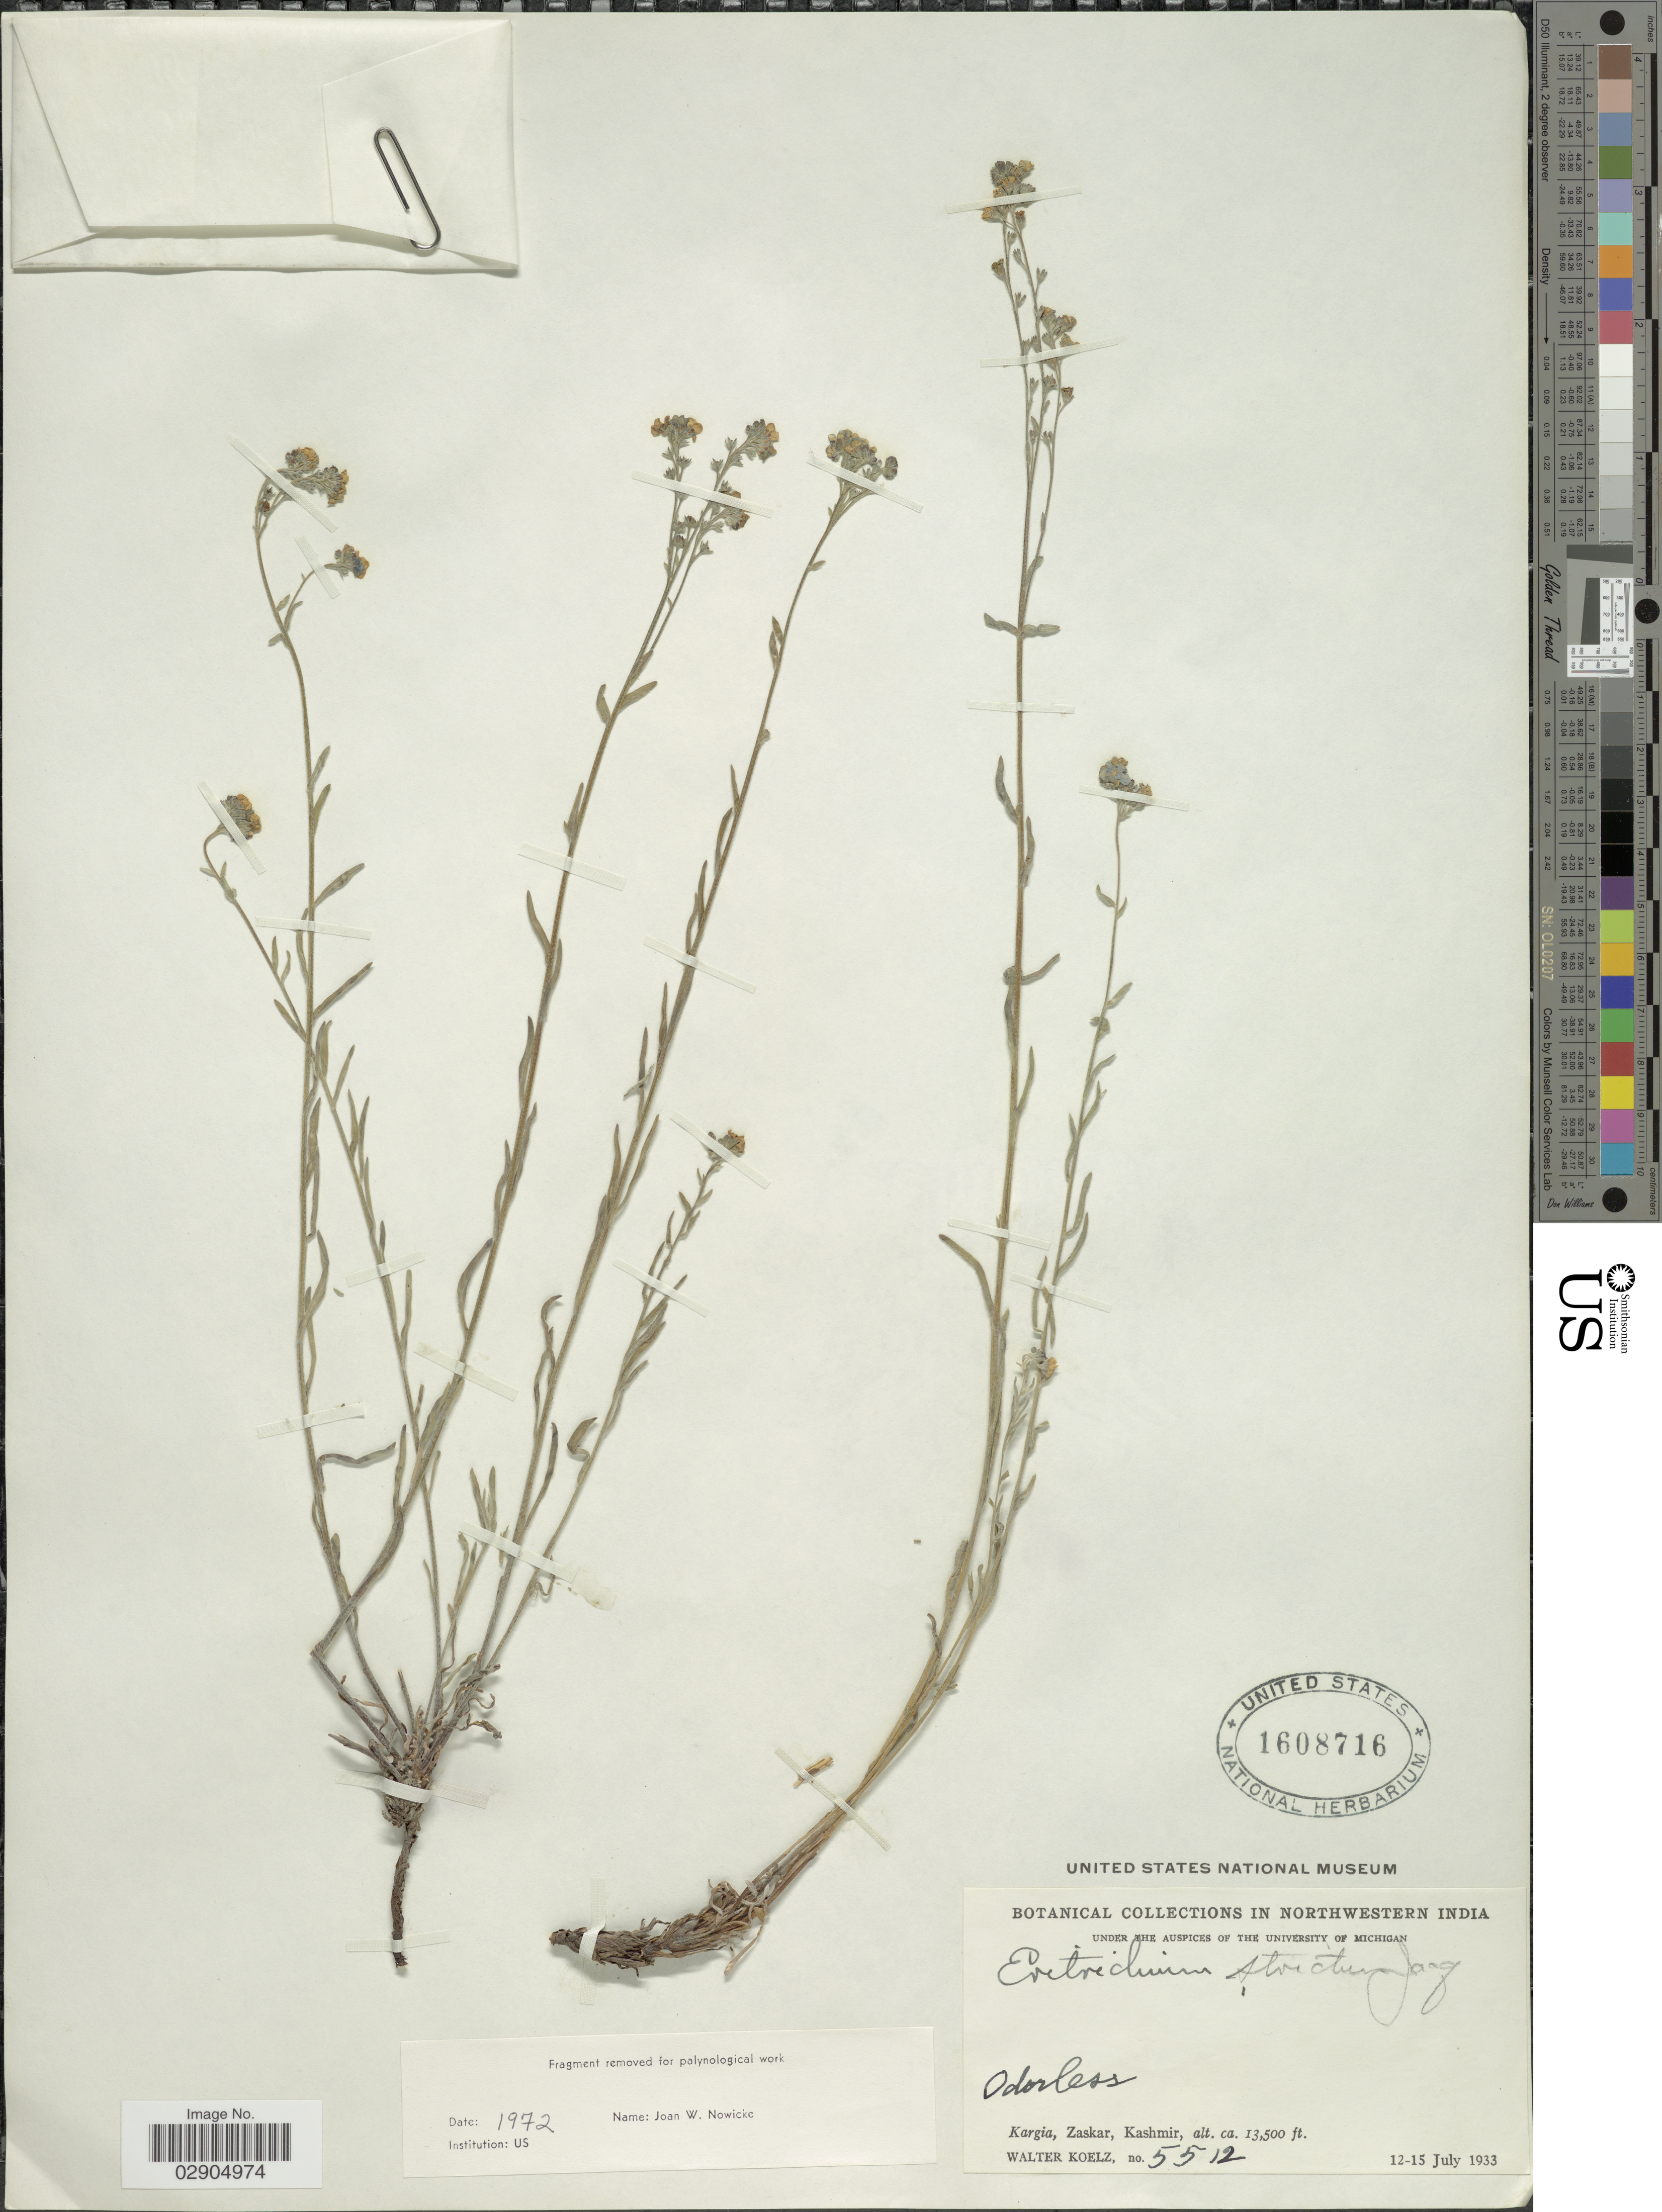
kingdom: Plantae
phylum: Tracheophyta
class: Magnoliopsida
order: Boraginales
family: Boraginaceae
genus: Eritrichium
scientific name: Eritrichium strictum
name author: Decne.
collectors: W. N. Koelz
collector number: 5512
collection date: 1933-07-12/1933-07-15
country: India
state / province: Jammu and Kashmir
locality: Northwestern India. Kargia, Zaskar, Kashmir.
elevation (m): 4115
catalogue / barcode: US 1608716